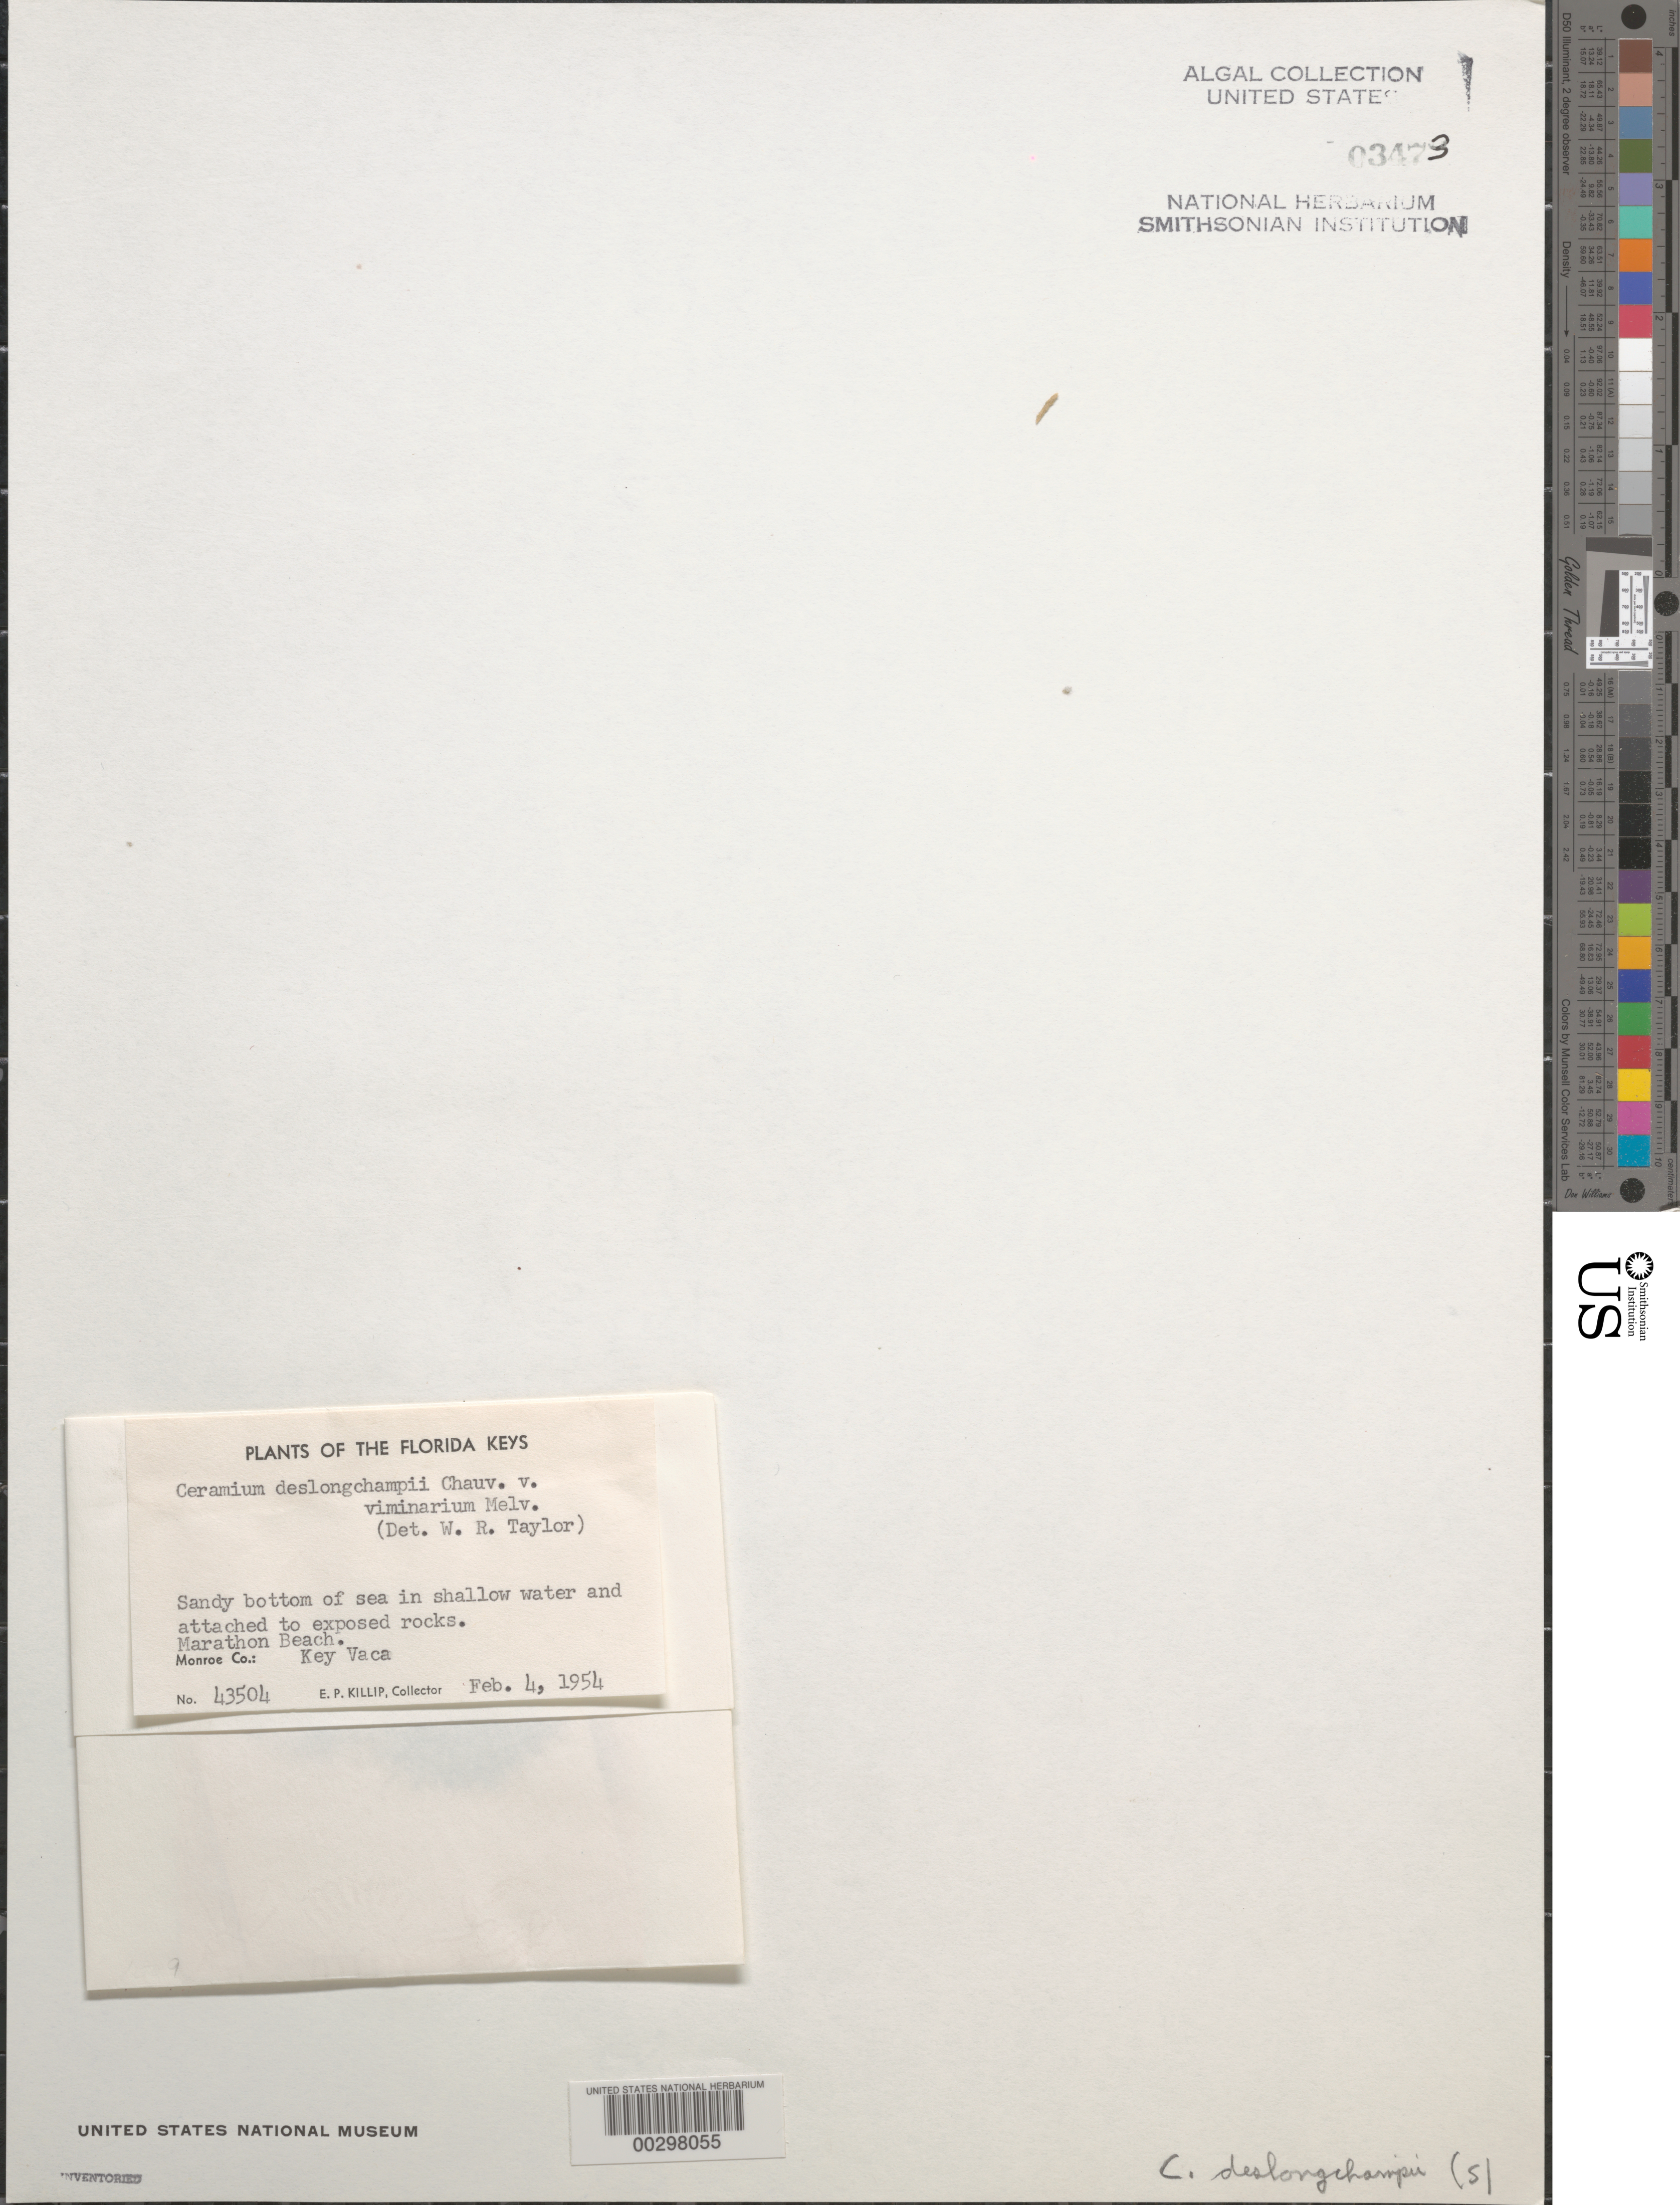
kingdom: Plantae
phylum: Rhodophyta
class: Florideophyceae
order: Ceramiales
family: Ceramiaceae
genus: Ceramium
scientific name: Ceramium deslongchampii var. viminarium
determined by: Taylor, William R.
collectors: E. P. Killip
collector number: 43504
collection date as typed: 04 Feb 1954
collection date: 1954-02-04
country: United States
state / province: Florida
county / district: Monroe County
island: Key Vaca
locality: Marathon Beach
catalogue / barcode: US 3473